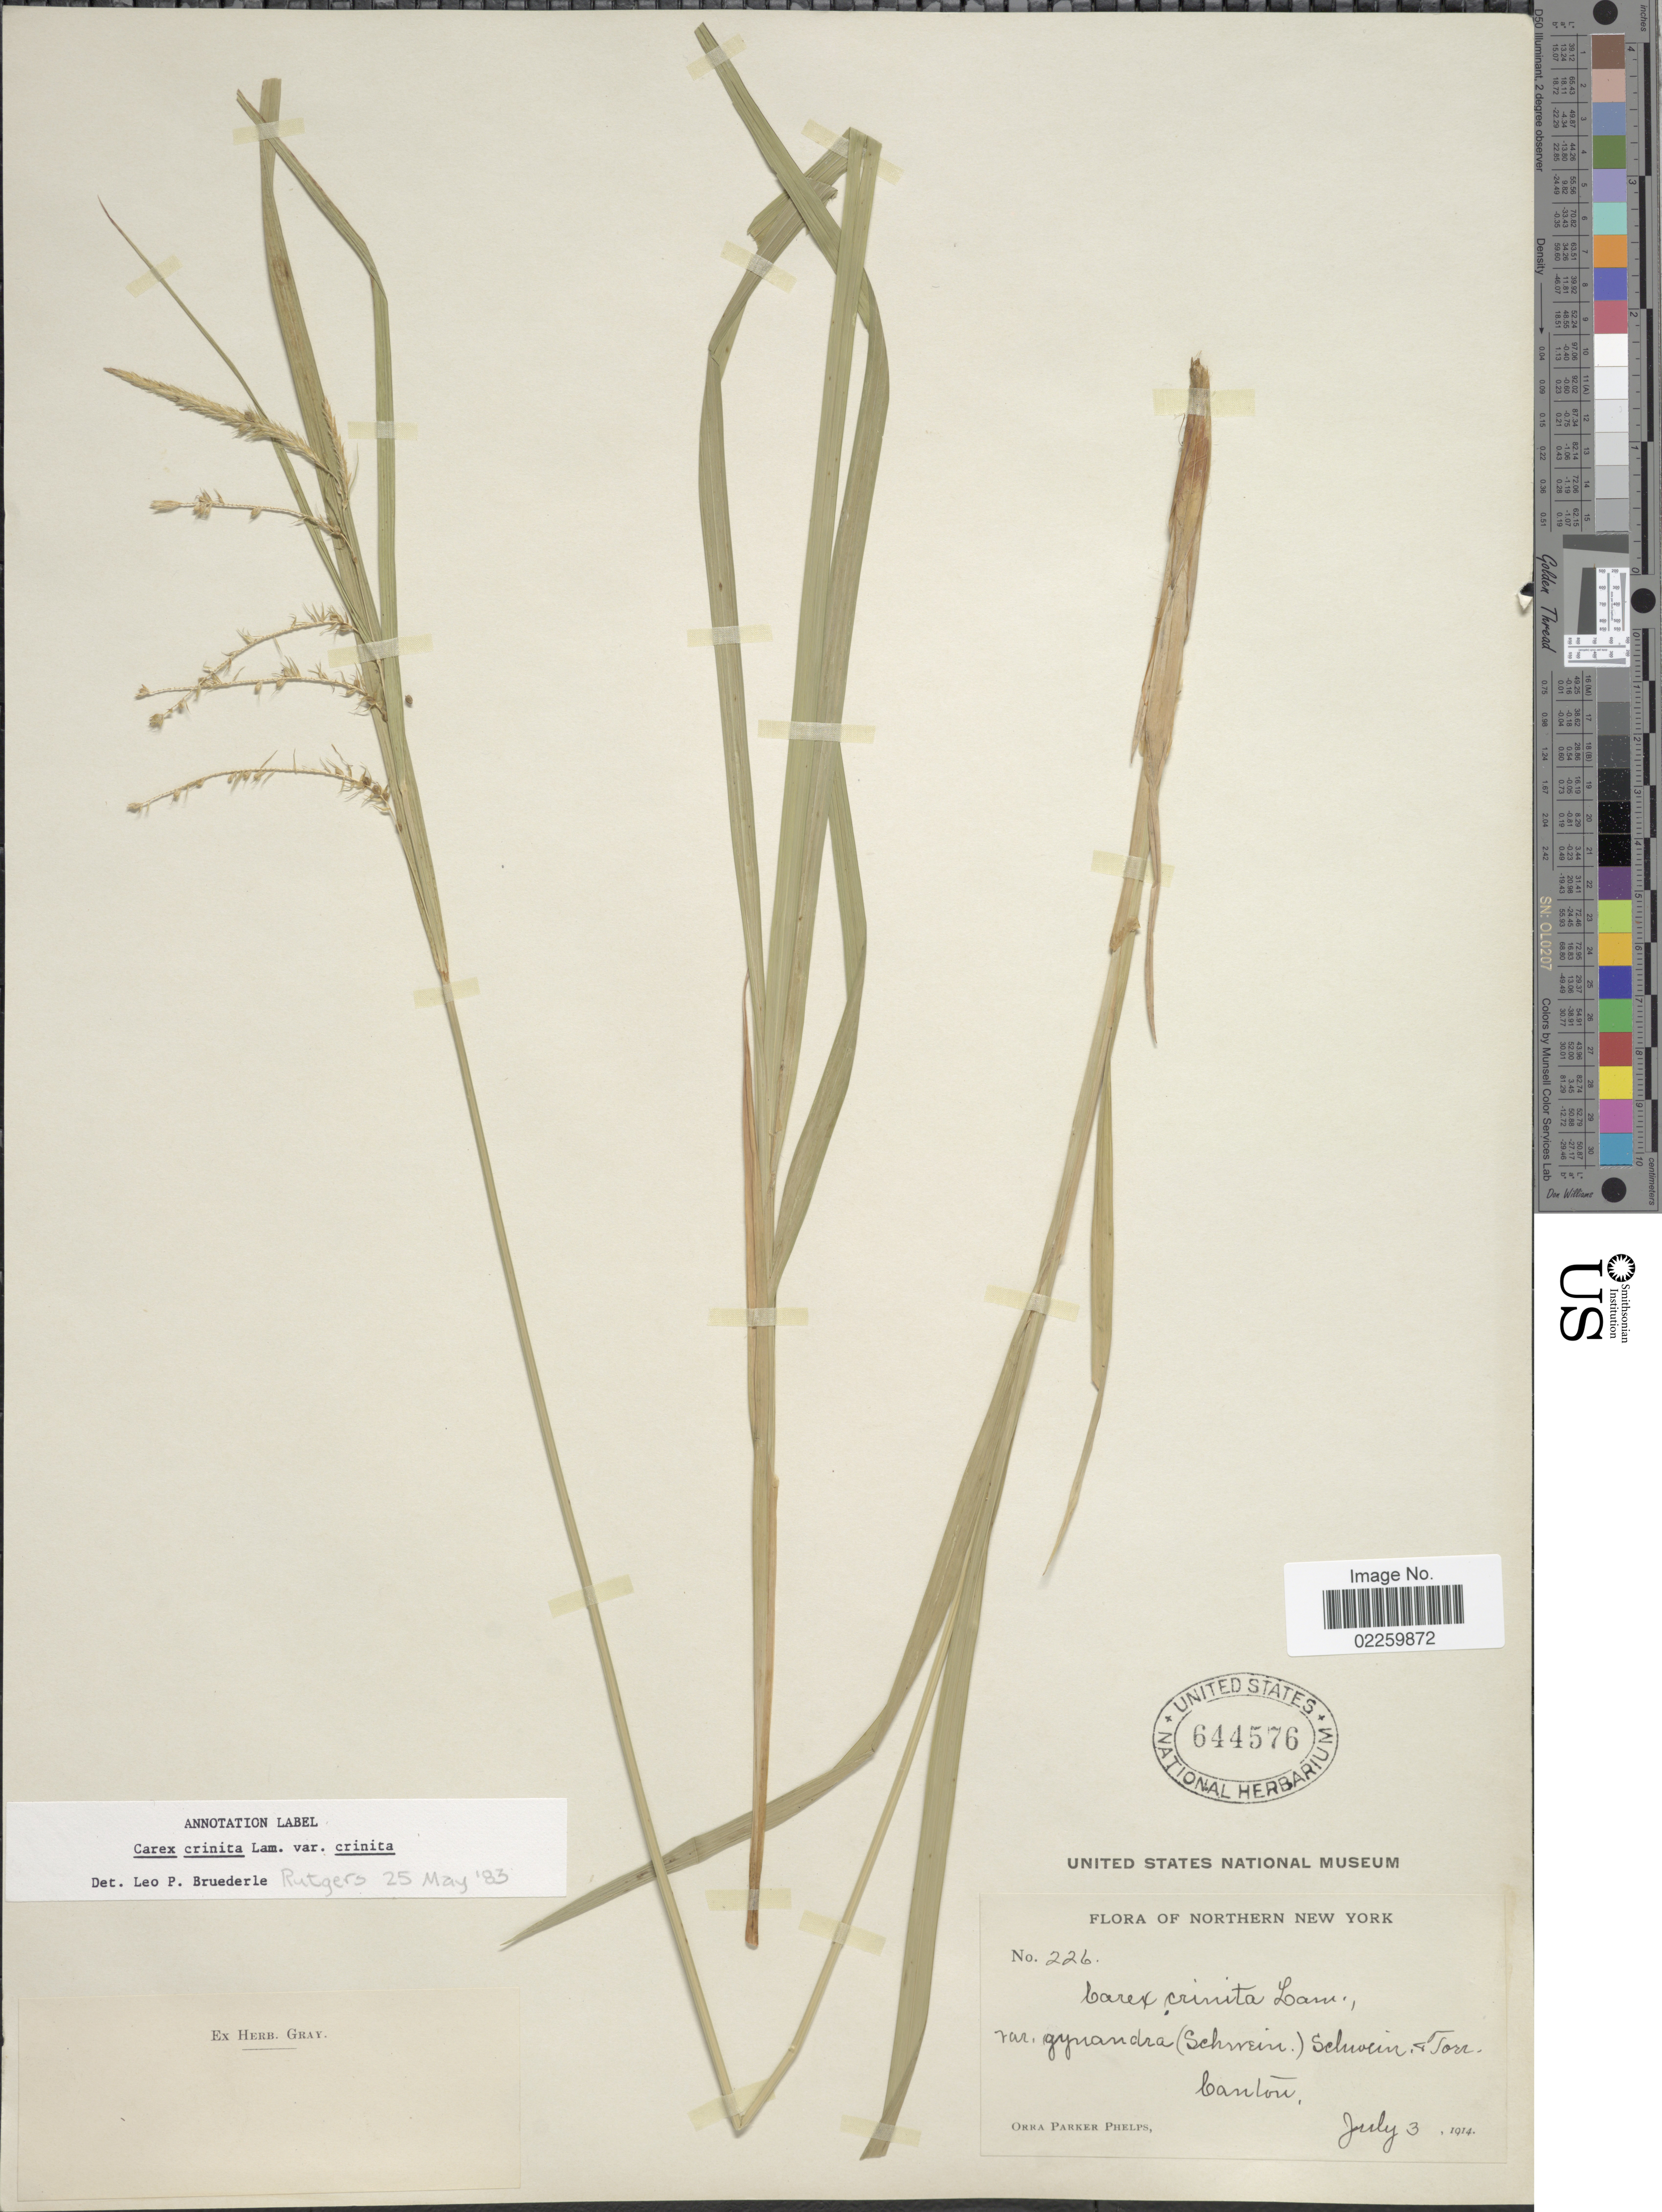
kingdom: Plantae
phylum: Tracheophyta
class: Liliopsida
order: Poales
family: Cyperaceae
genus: Carex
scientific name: Carex crinita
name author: Lam.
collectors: O. P. Phelps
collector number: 226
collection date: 1914-07-03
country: United States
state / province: New York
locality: Northern New York, Canton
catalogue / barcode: US 644576